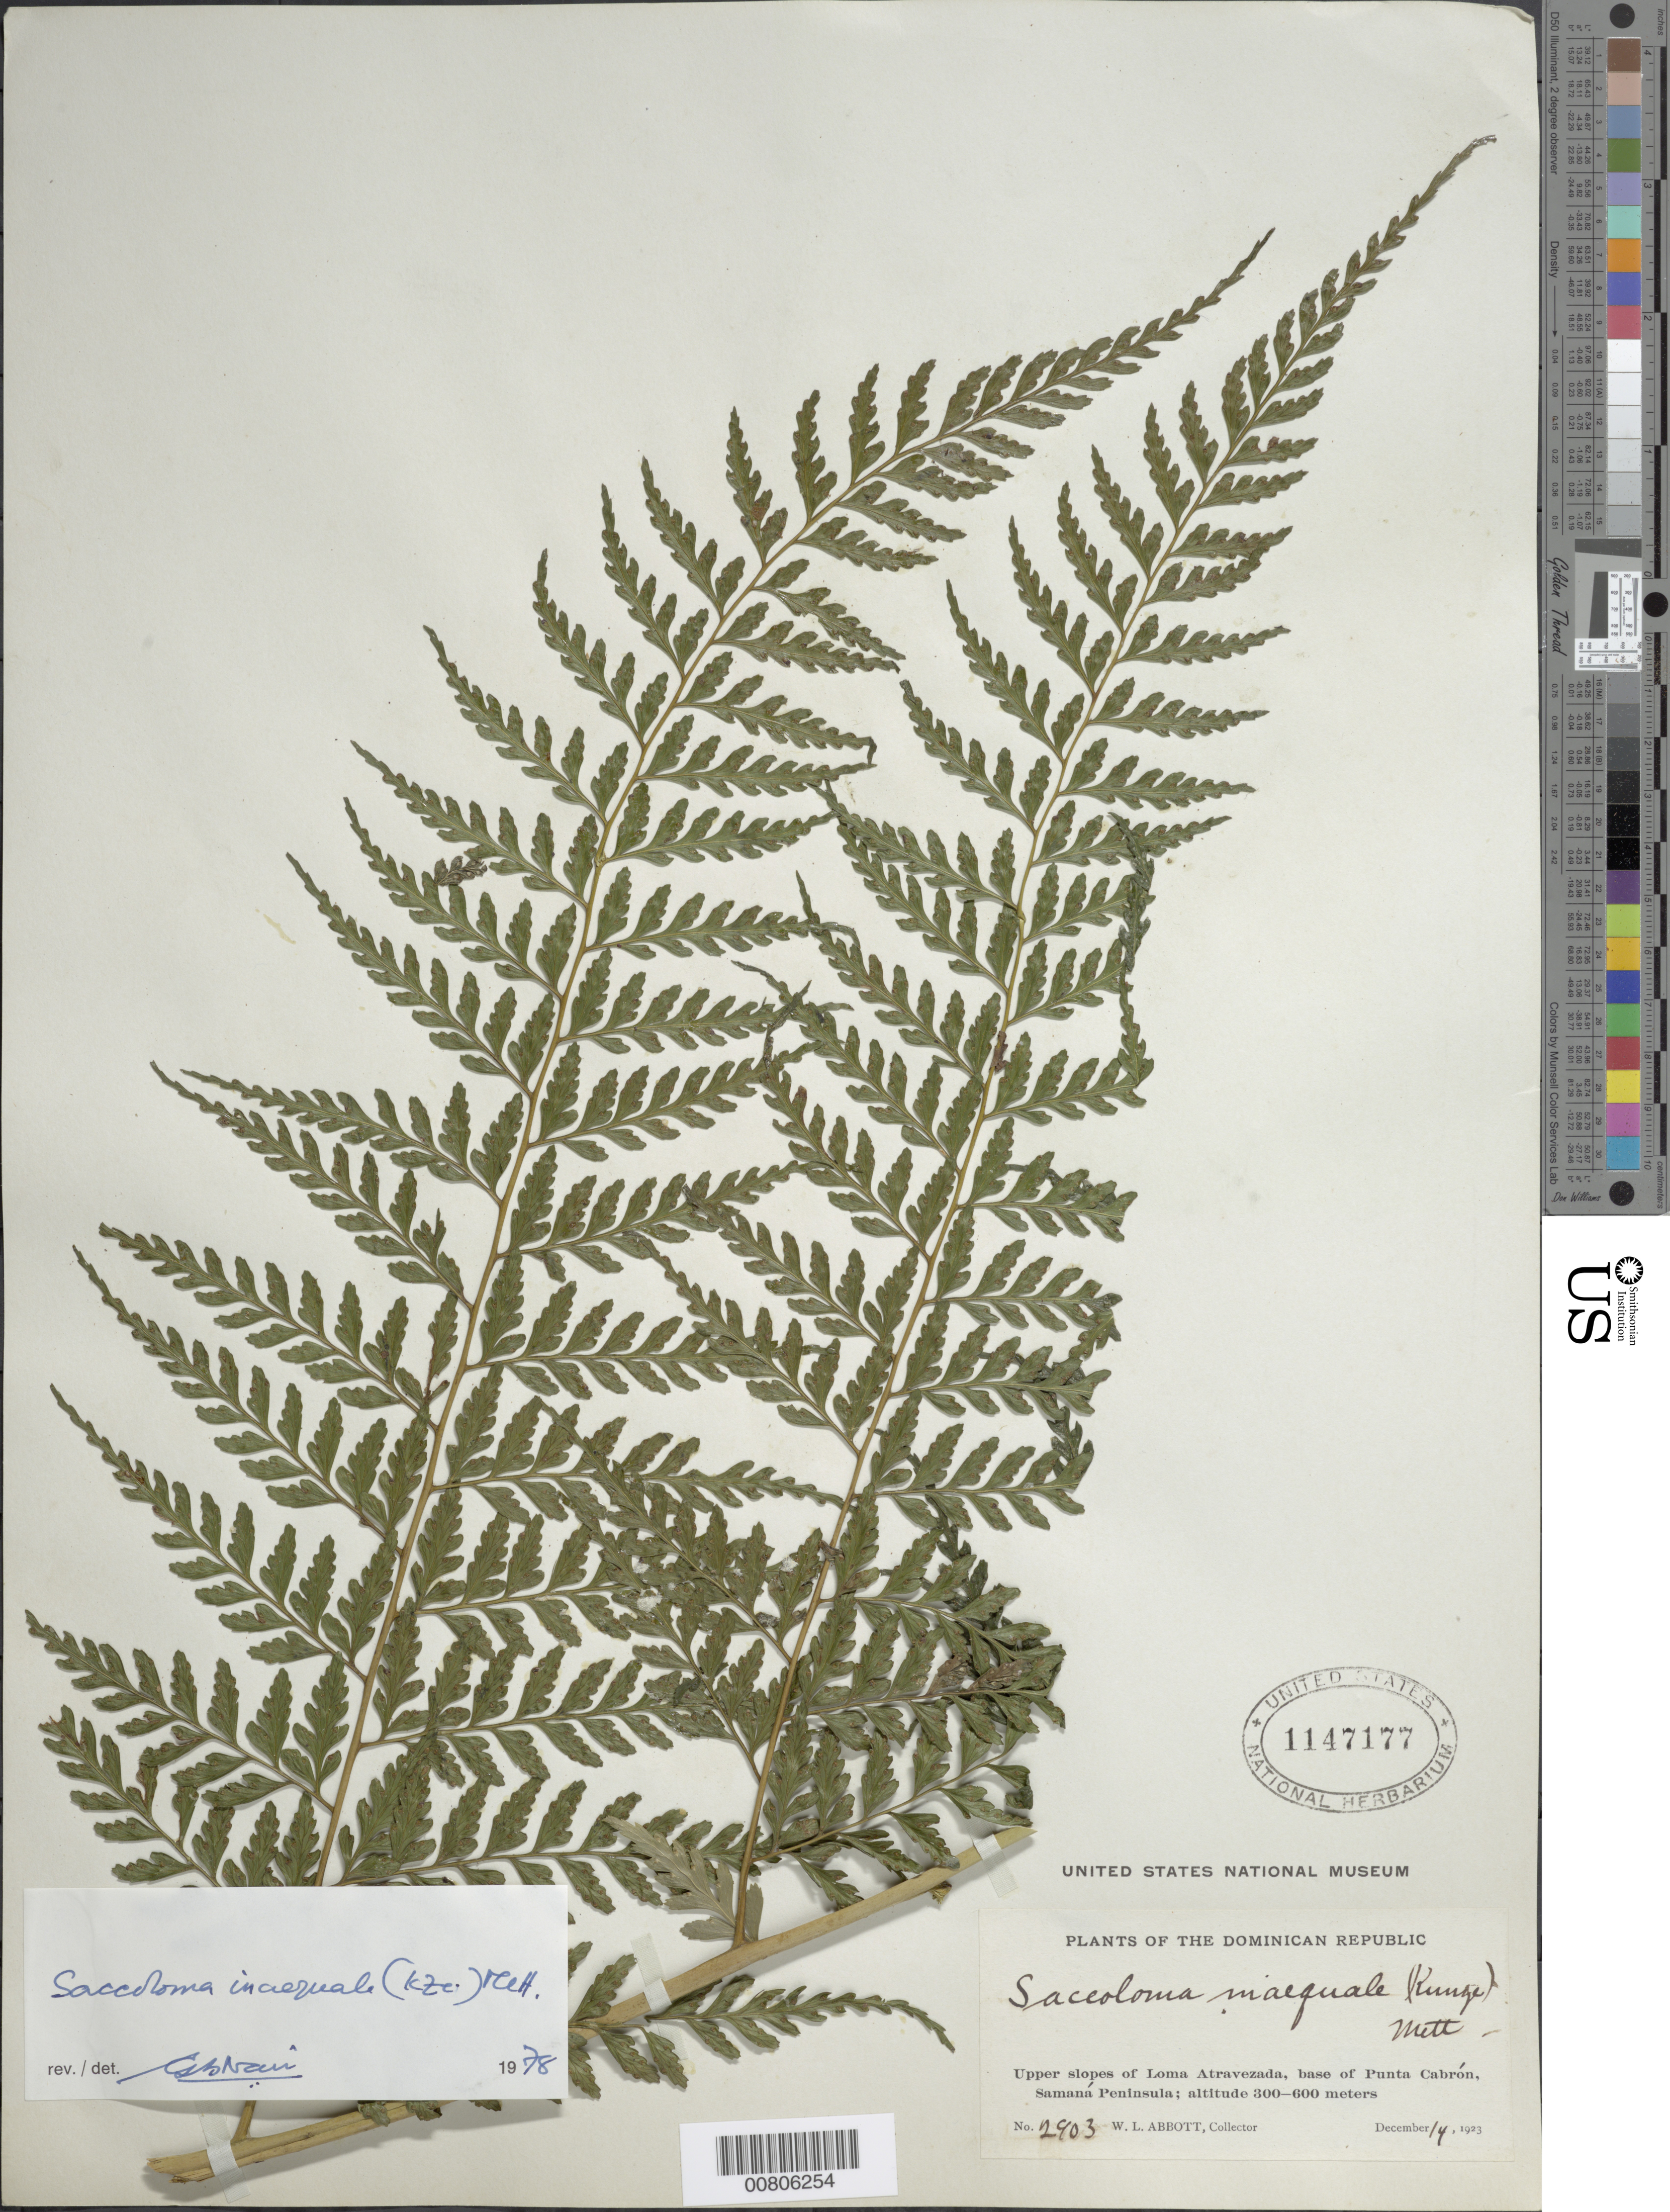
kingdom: Plantae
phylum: Tracheophyta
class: Polypodiopsida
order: Polypodiales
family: Saccolomataceae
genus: Saccoloma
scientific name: Saccoloma inaequale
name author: (Kunze) Mett.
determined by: Nair, G. B.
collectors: W. L. Abbott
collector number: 2903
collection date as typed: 14 Dec 1923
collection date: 1923-12-14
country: Dominican Republic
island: Hispaniola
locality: Samaná Peninsula, upper slopes of Loma Atravezada, base of Punta Cabrón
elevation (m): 300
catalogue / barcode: US 1147177